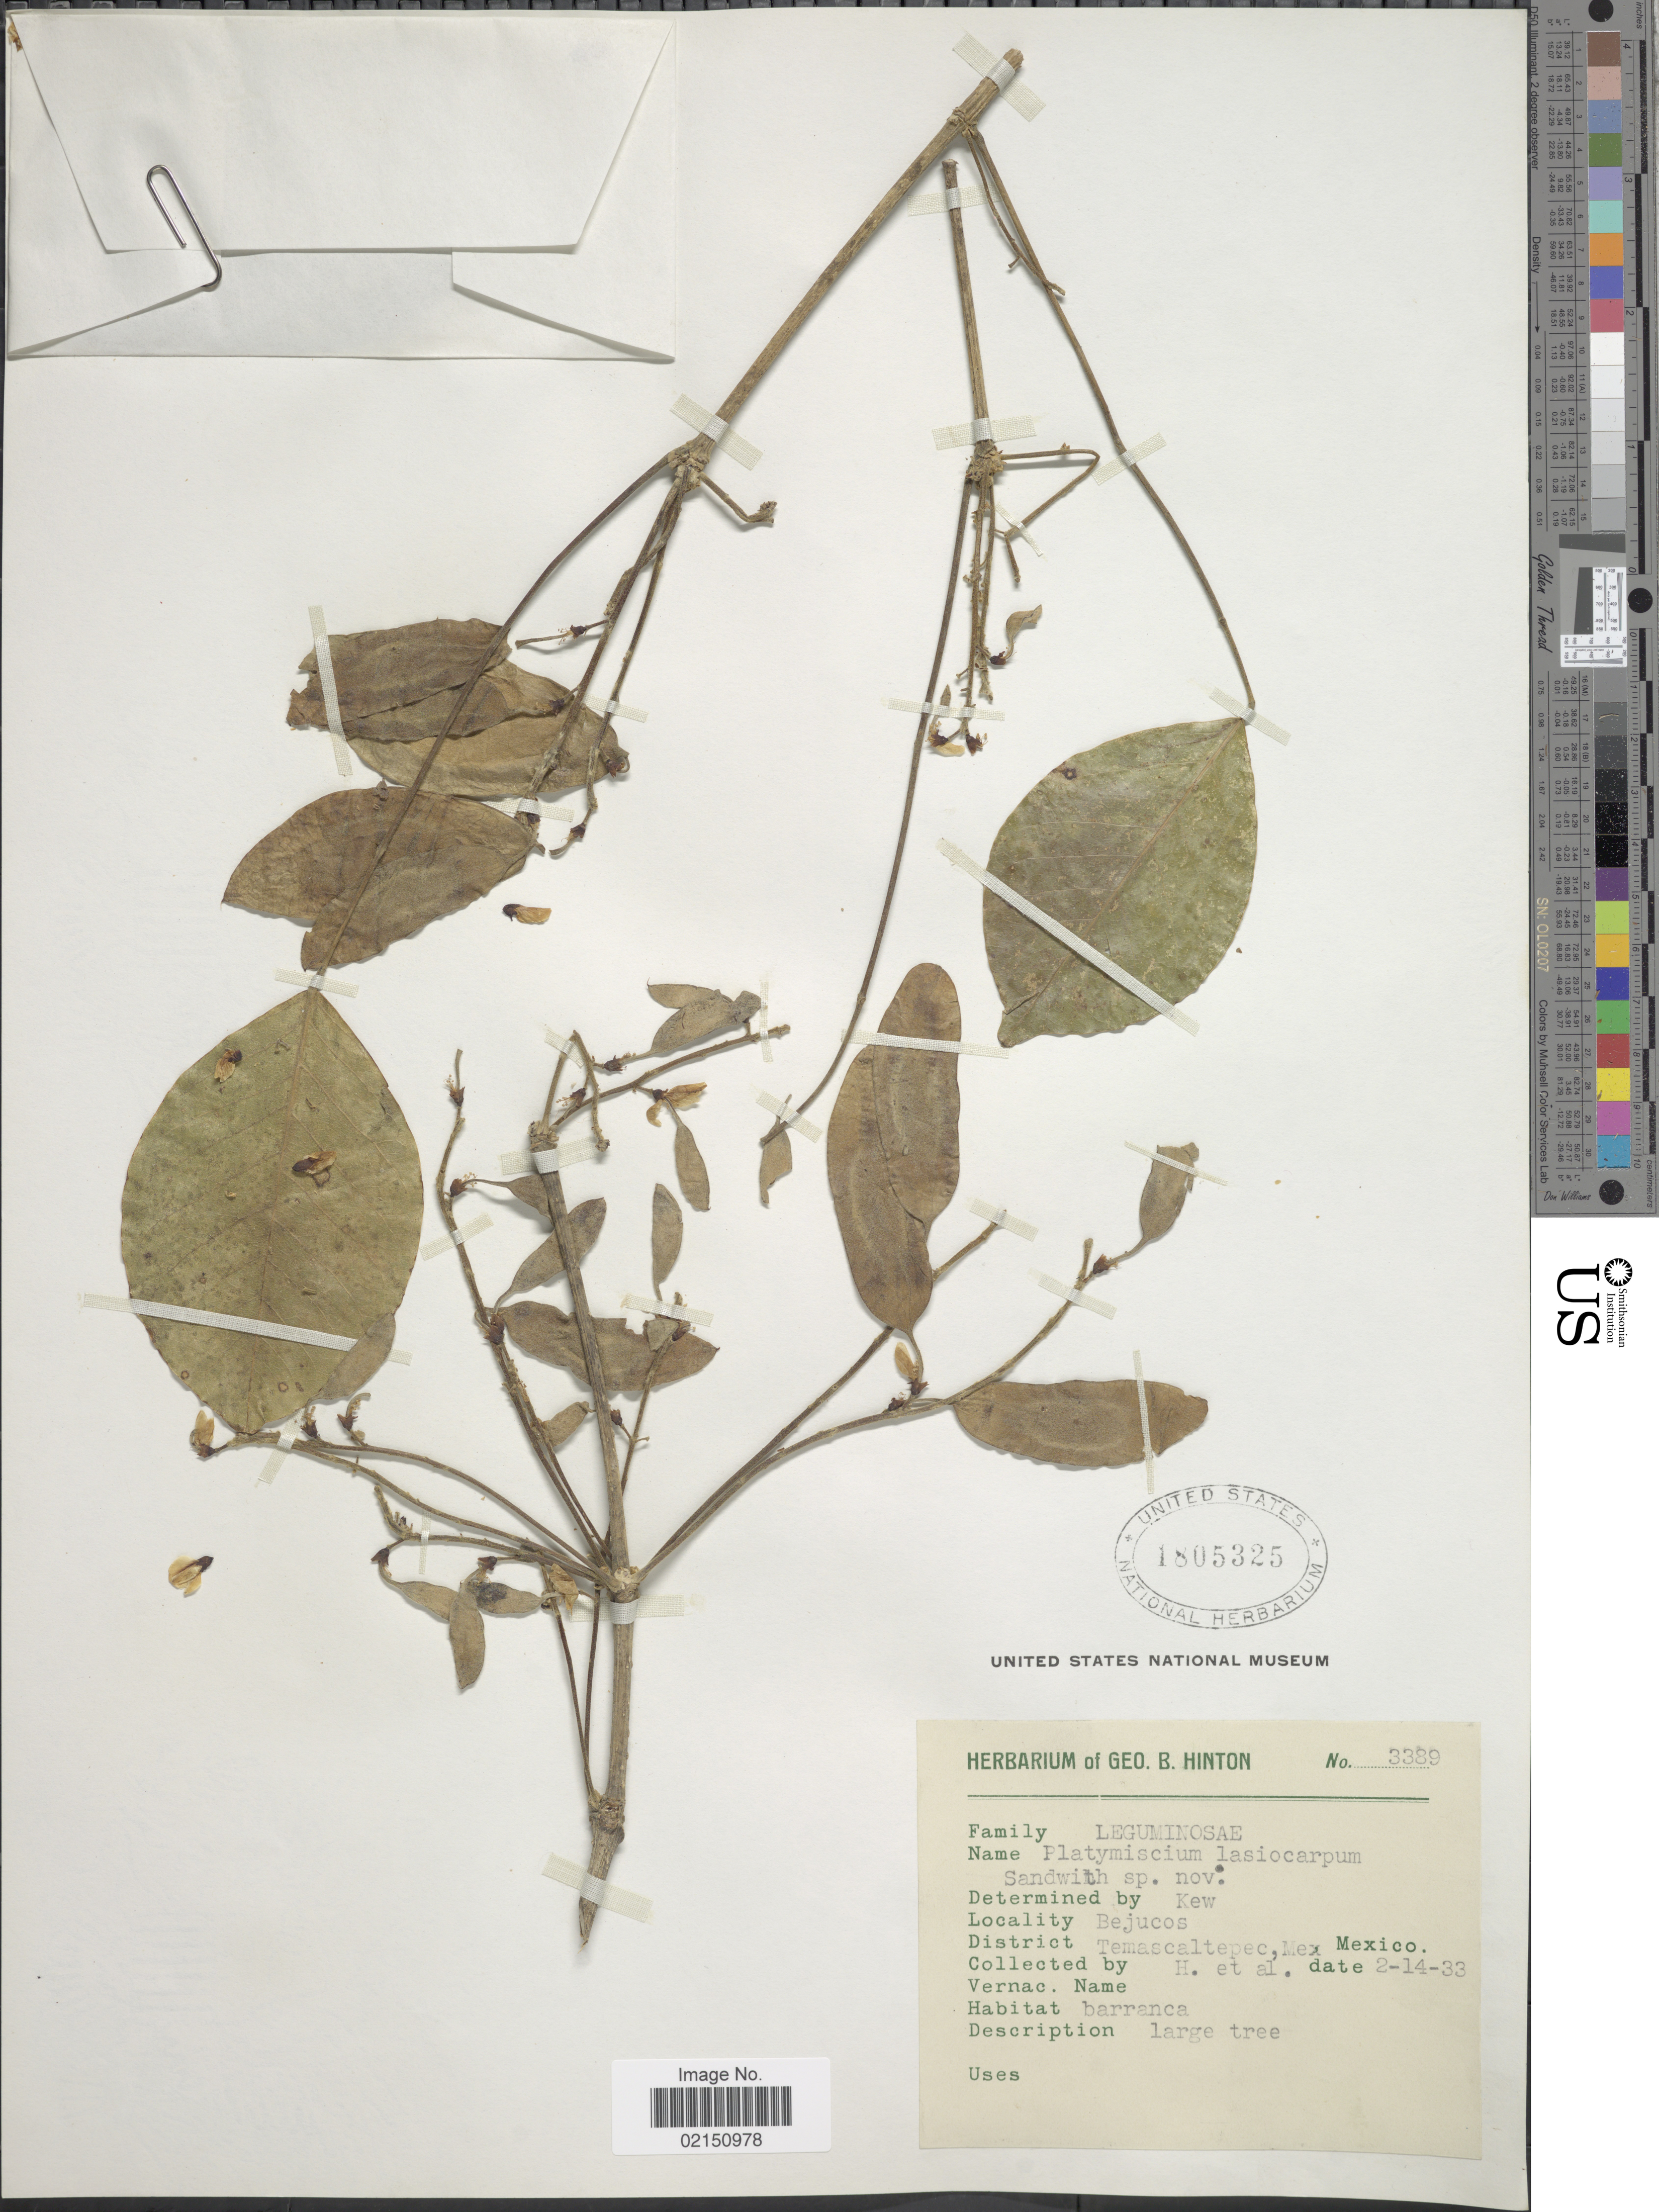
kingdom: Plantae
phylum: Tracheophyta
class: Magnoliopsida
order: Fabales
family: Fabaceae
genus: Platymiscium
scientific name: Platymiscium lasiocarpum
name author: Sandwith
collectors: G. B. Hinton & et al.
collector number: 3389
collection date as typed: Transcribed d/m/y: 14/2/33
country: Mexico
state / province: México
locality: Bejucos, District Temascaltepec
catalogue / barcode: US 1805325